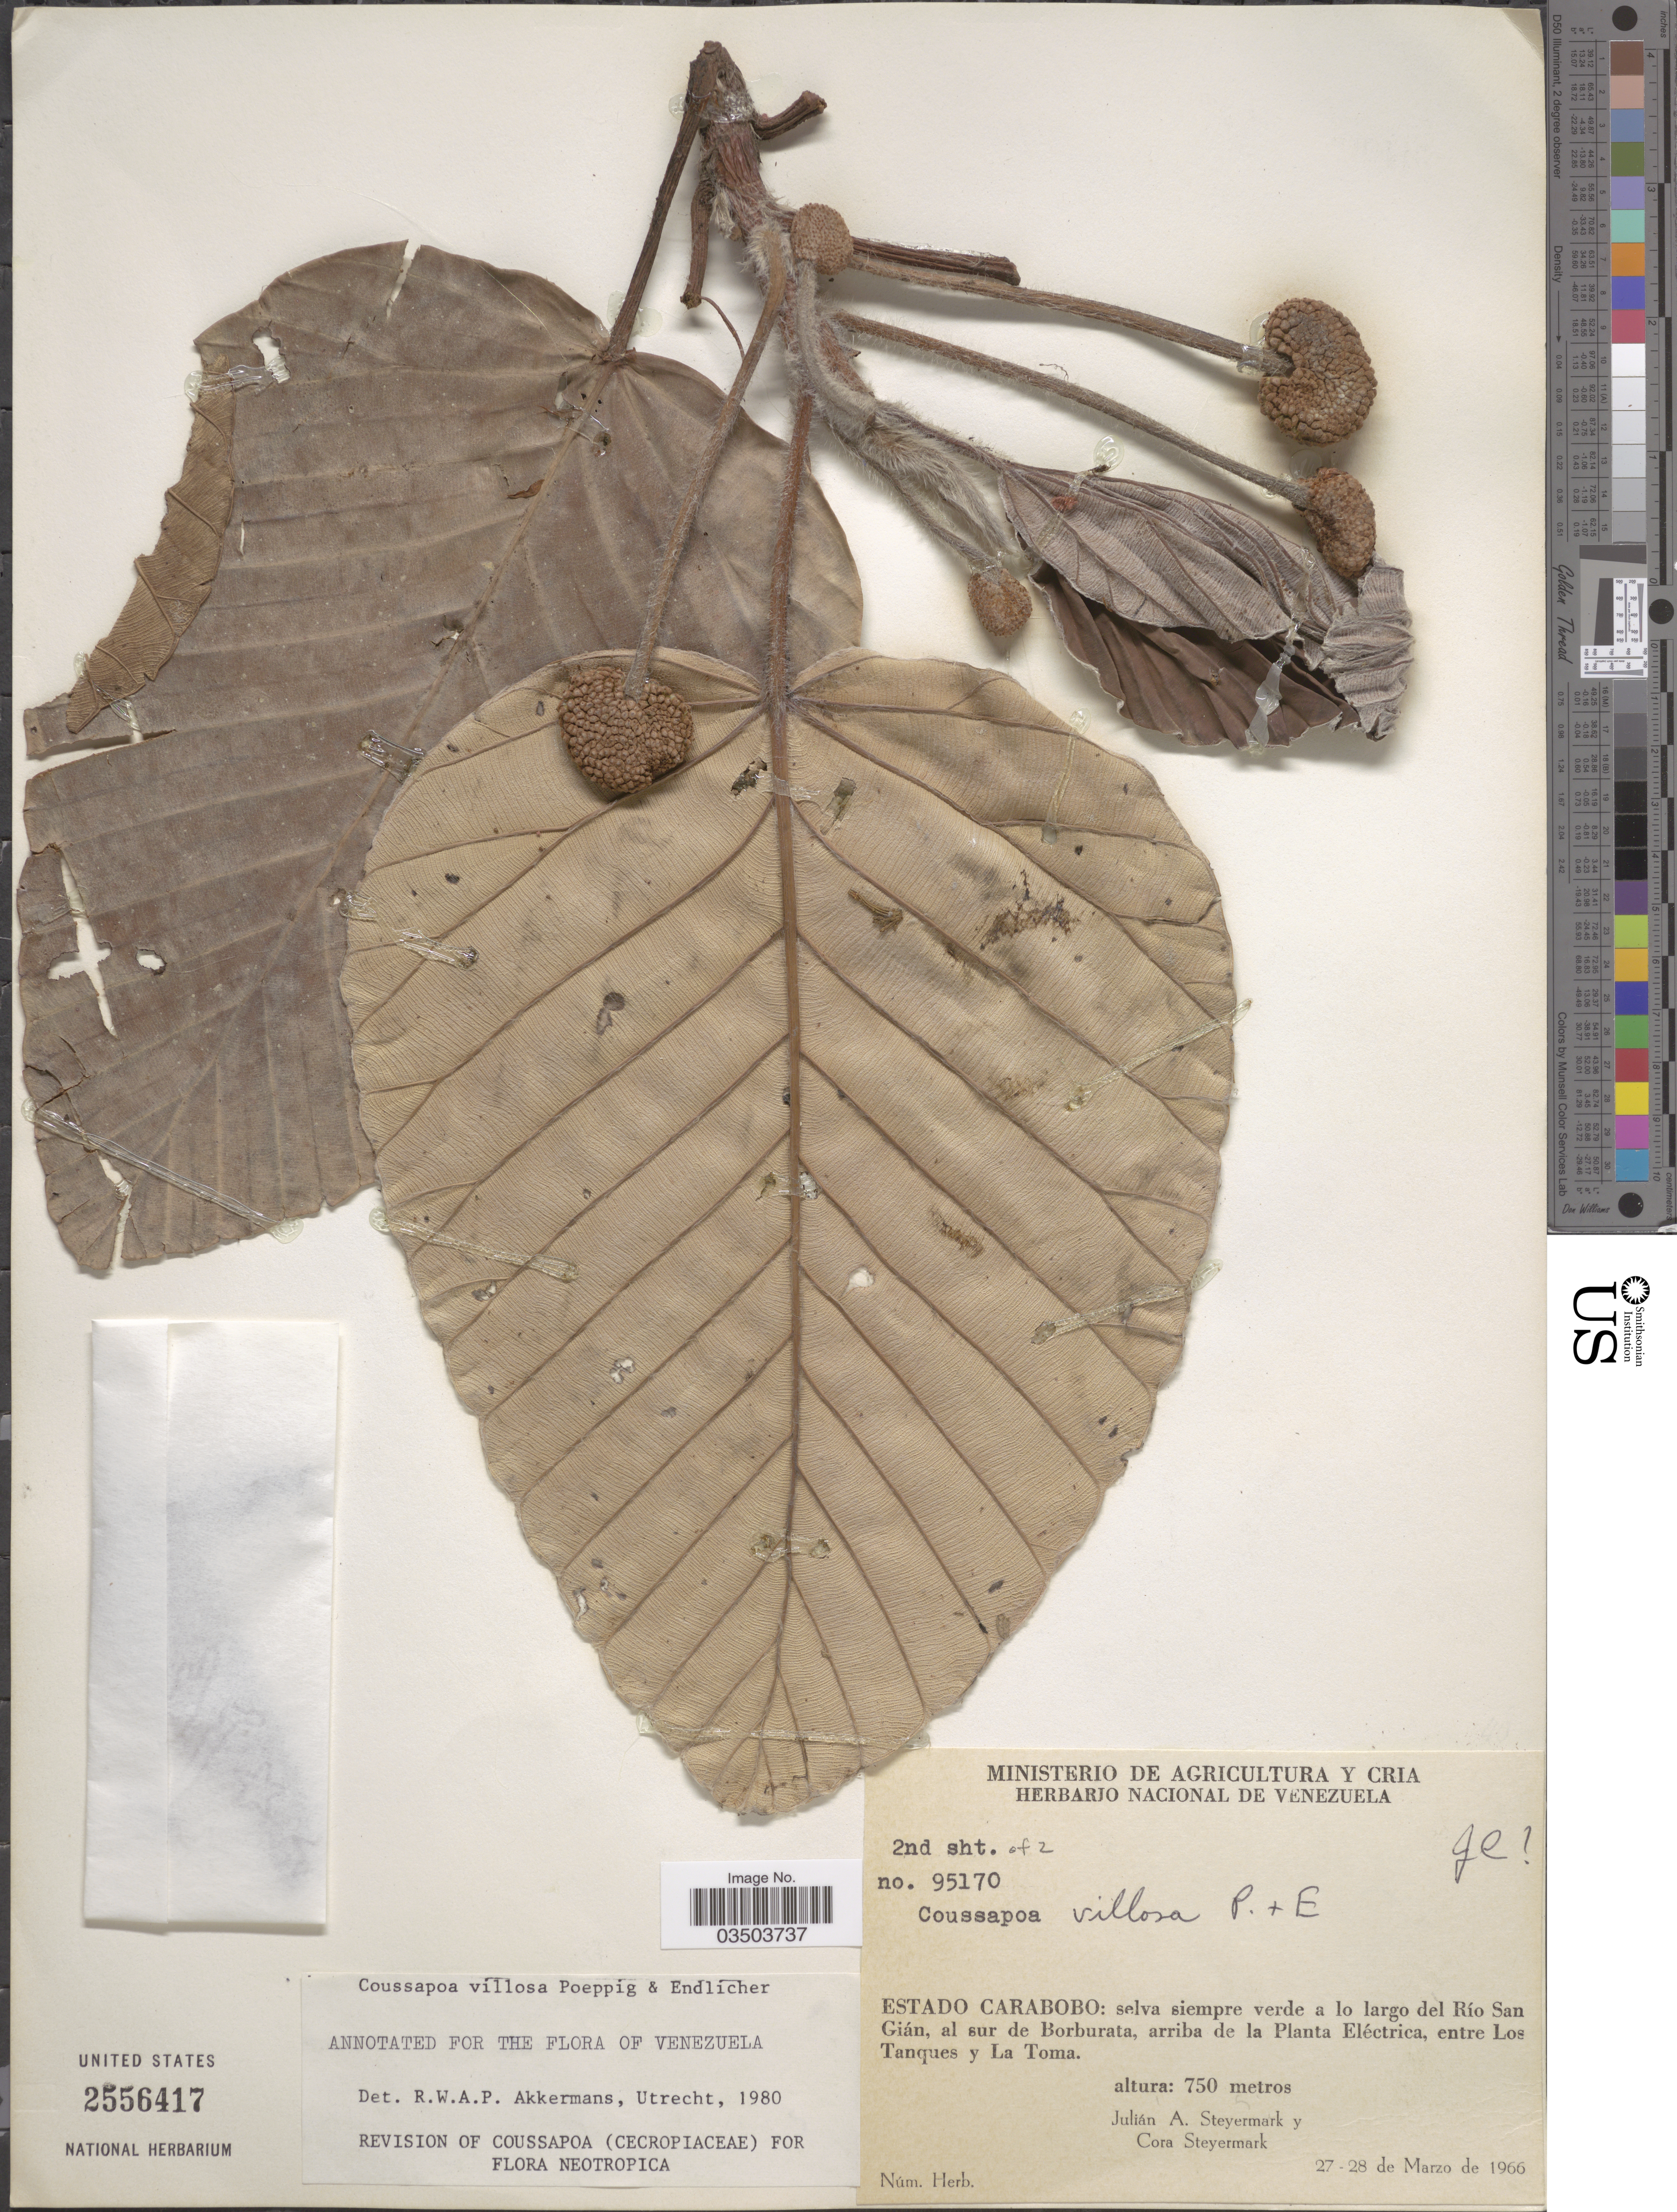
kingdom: Plantae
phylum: Tracheophyta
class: Magnoliopsida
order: Rosales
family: Urticaceae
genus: Coussapoa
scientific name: Coussapoa villosa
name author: Poepp. & Endl.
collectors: J. Steyermark & C. Steyermark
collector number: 95170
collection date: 1966-03-27/1966-03-28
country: Venezuela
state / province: Carabobo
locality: Selva siempre verde a lo largo del Río San Gián, al sur de Borburata, arriba de la Planta Eléctrica, entre Los Tanques y La Toma.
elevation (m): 750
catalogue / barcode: US 2556417